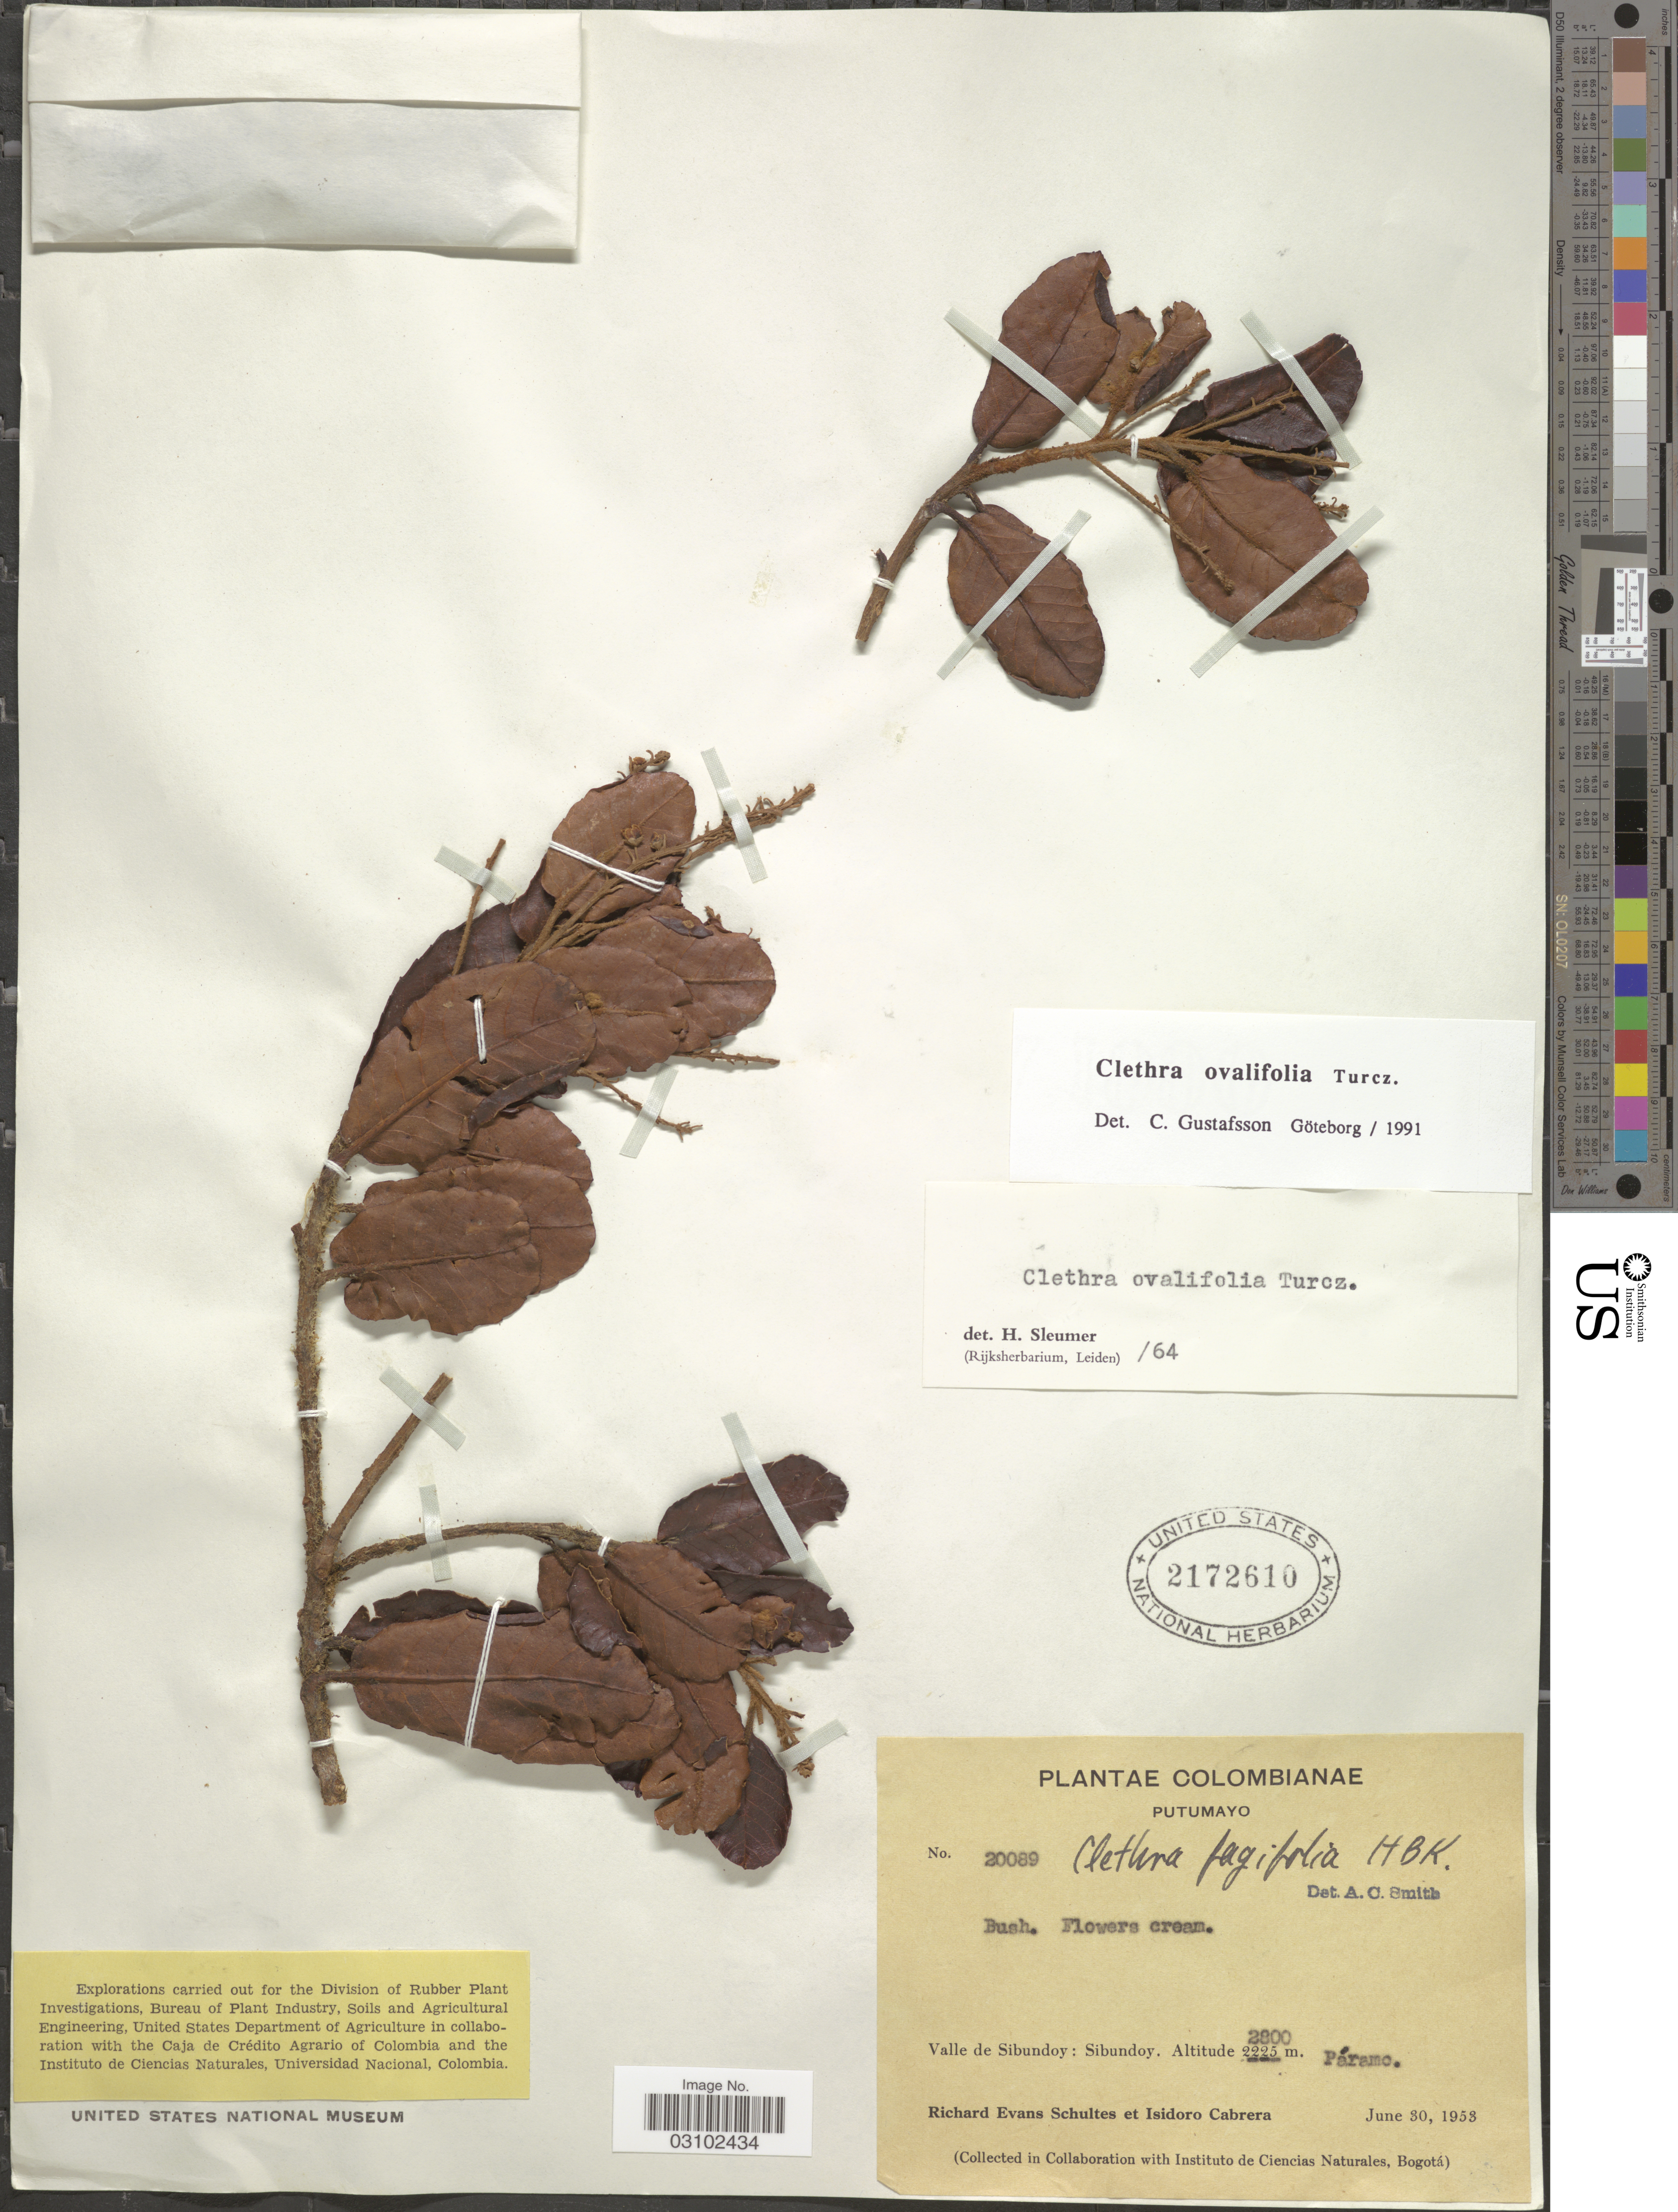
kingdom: Plantae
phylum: Tracheophyta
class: Magnoliopsida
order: Ericales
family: Clethraceae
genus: Clethra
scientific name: Clethra ovalifolia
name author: Turcz.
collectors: R. E. Schultes & I. Cabrera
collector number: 20089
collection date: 1953-06-30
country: Colombia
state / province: Putumayo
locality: Valle de Sibundoy: Sibundoy.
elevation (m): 2800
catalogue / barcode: US 2172610